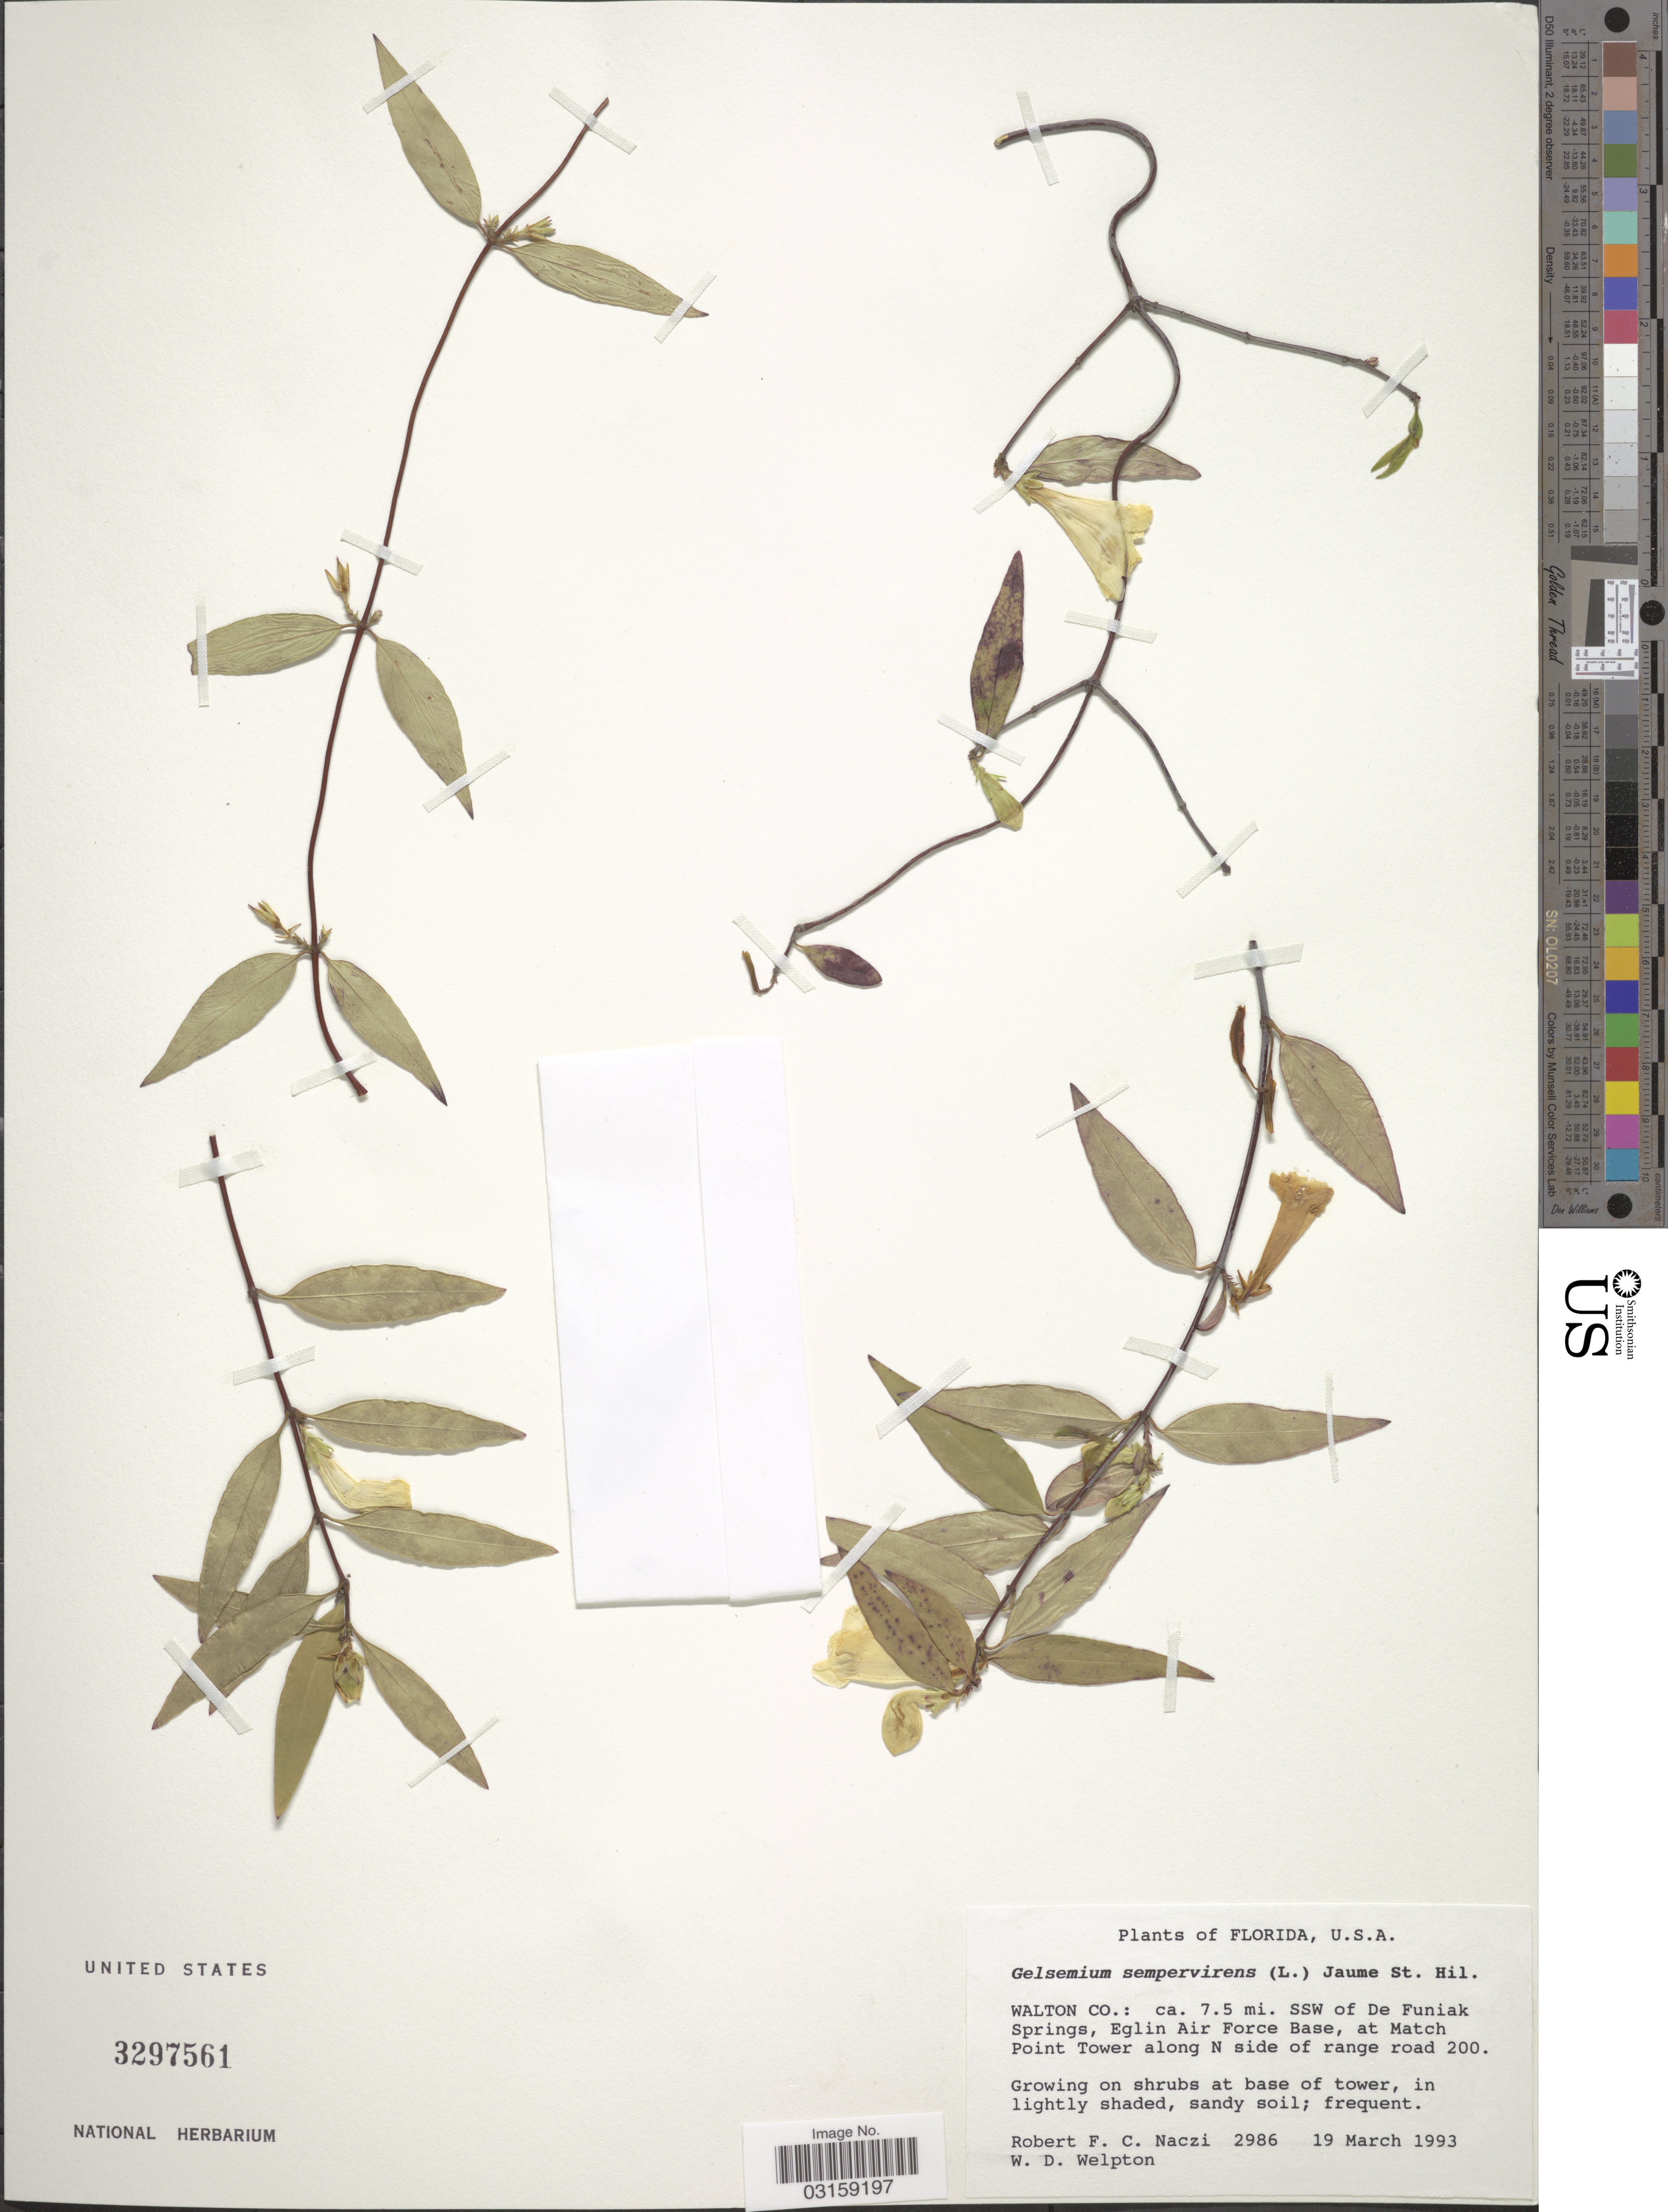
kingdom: Plantae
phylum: Tracheophyta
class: Magnoliopsida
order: Gentianales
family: Gelsemiaceae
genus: Gelsemium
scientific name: Gelsemium sempervirens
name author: (L.) J. St.-Hil.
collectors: R. F. C. Naczi & W. Welpton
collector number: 2986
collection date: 1993-03-19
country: United States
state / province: Florida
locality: Walton Co.: ca. 7.5 mi. SSW of De Funiak Springs, Eglin Air Force Base, at Match Point Tower along N side of range road 200.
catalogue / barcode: US 3297561